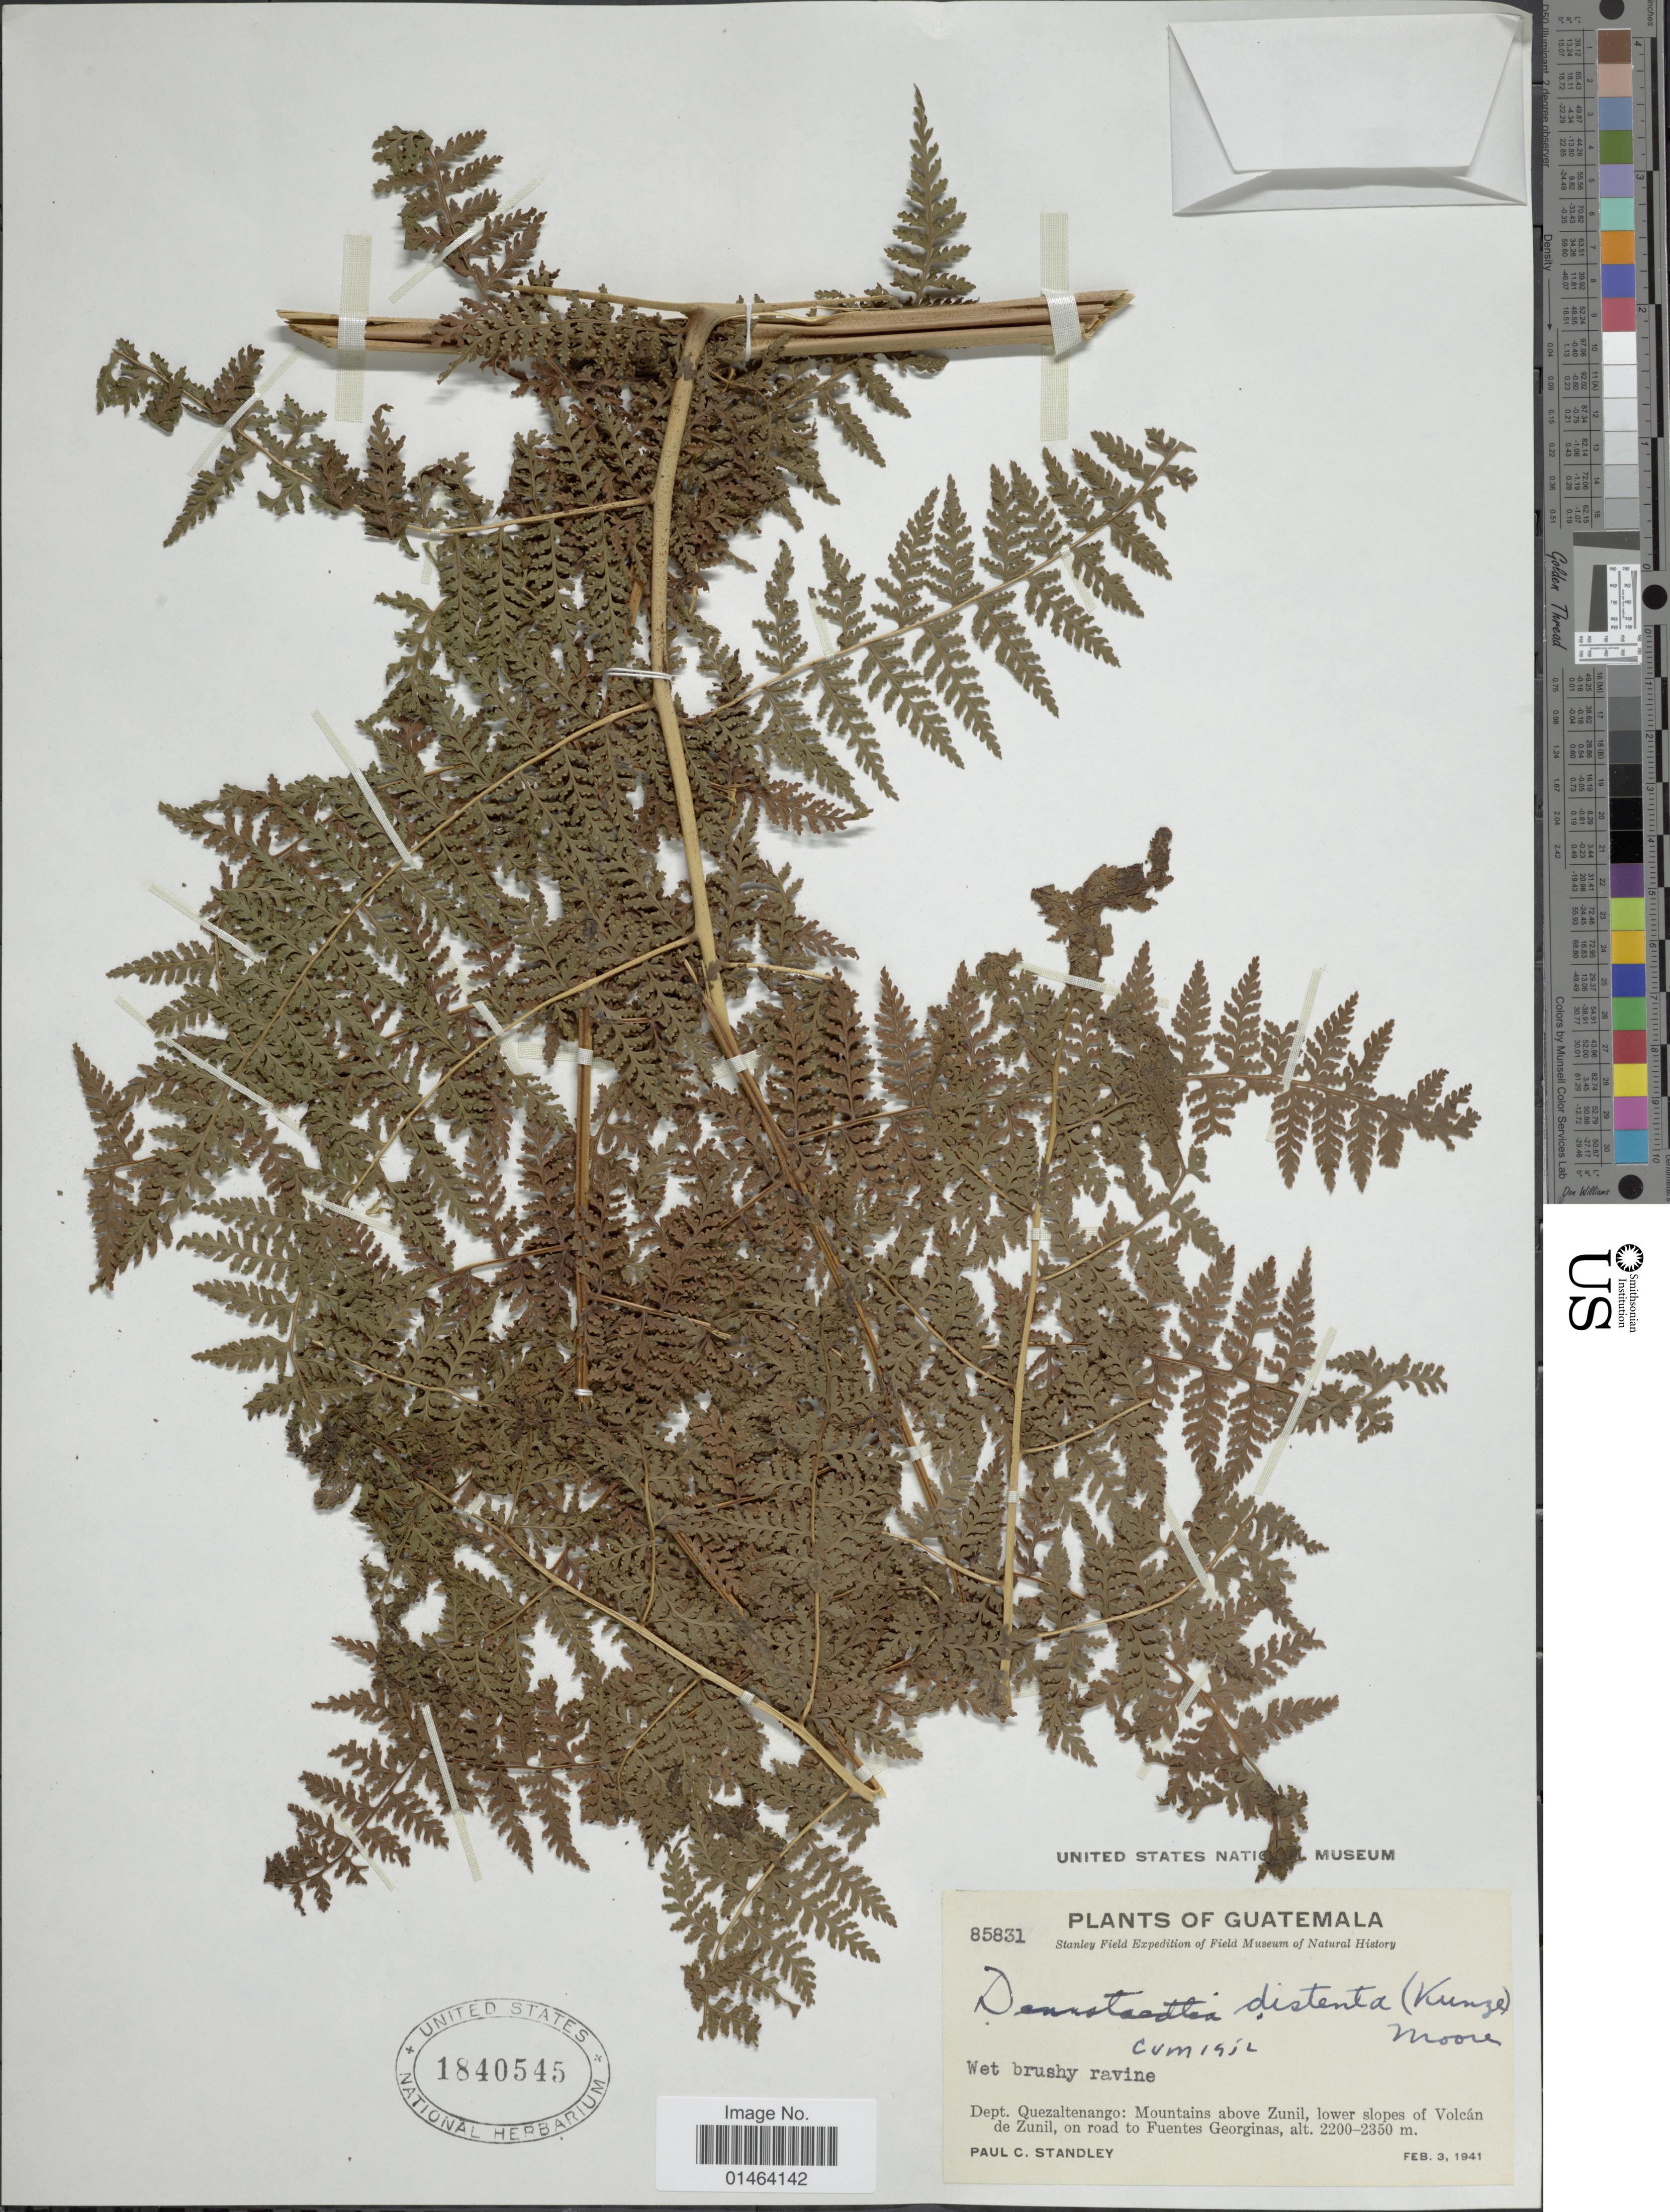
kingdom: Plantae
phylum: Tracheophyta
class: Polypodiopsida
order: Polypodiales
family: Dennstaedtiaceae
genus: Dennstaedtia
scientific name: Dennstaedtia distenta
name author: (Kunze) T. Moore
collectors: P. C. Standley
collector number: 85831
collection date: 1941-02-03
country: Guatemala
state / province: Quetzaltenango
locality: Guatemala, Mountains above Zunil, lower slopes of Volcan de Zunil, on road to Fuentes Georginas.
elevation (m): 2200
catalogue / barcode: US 1840545